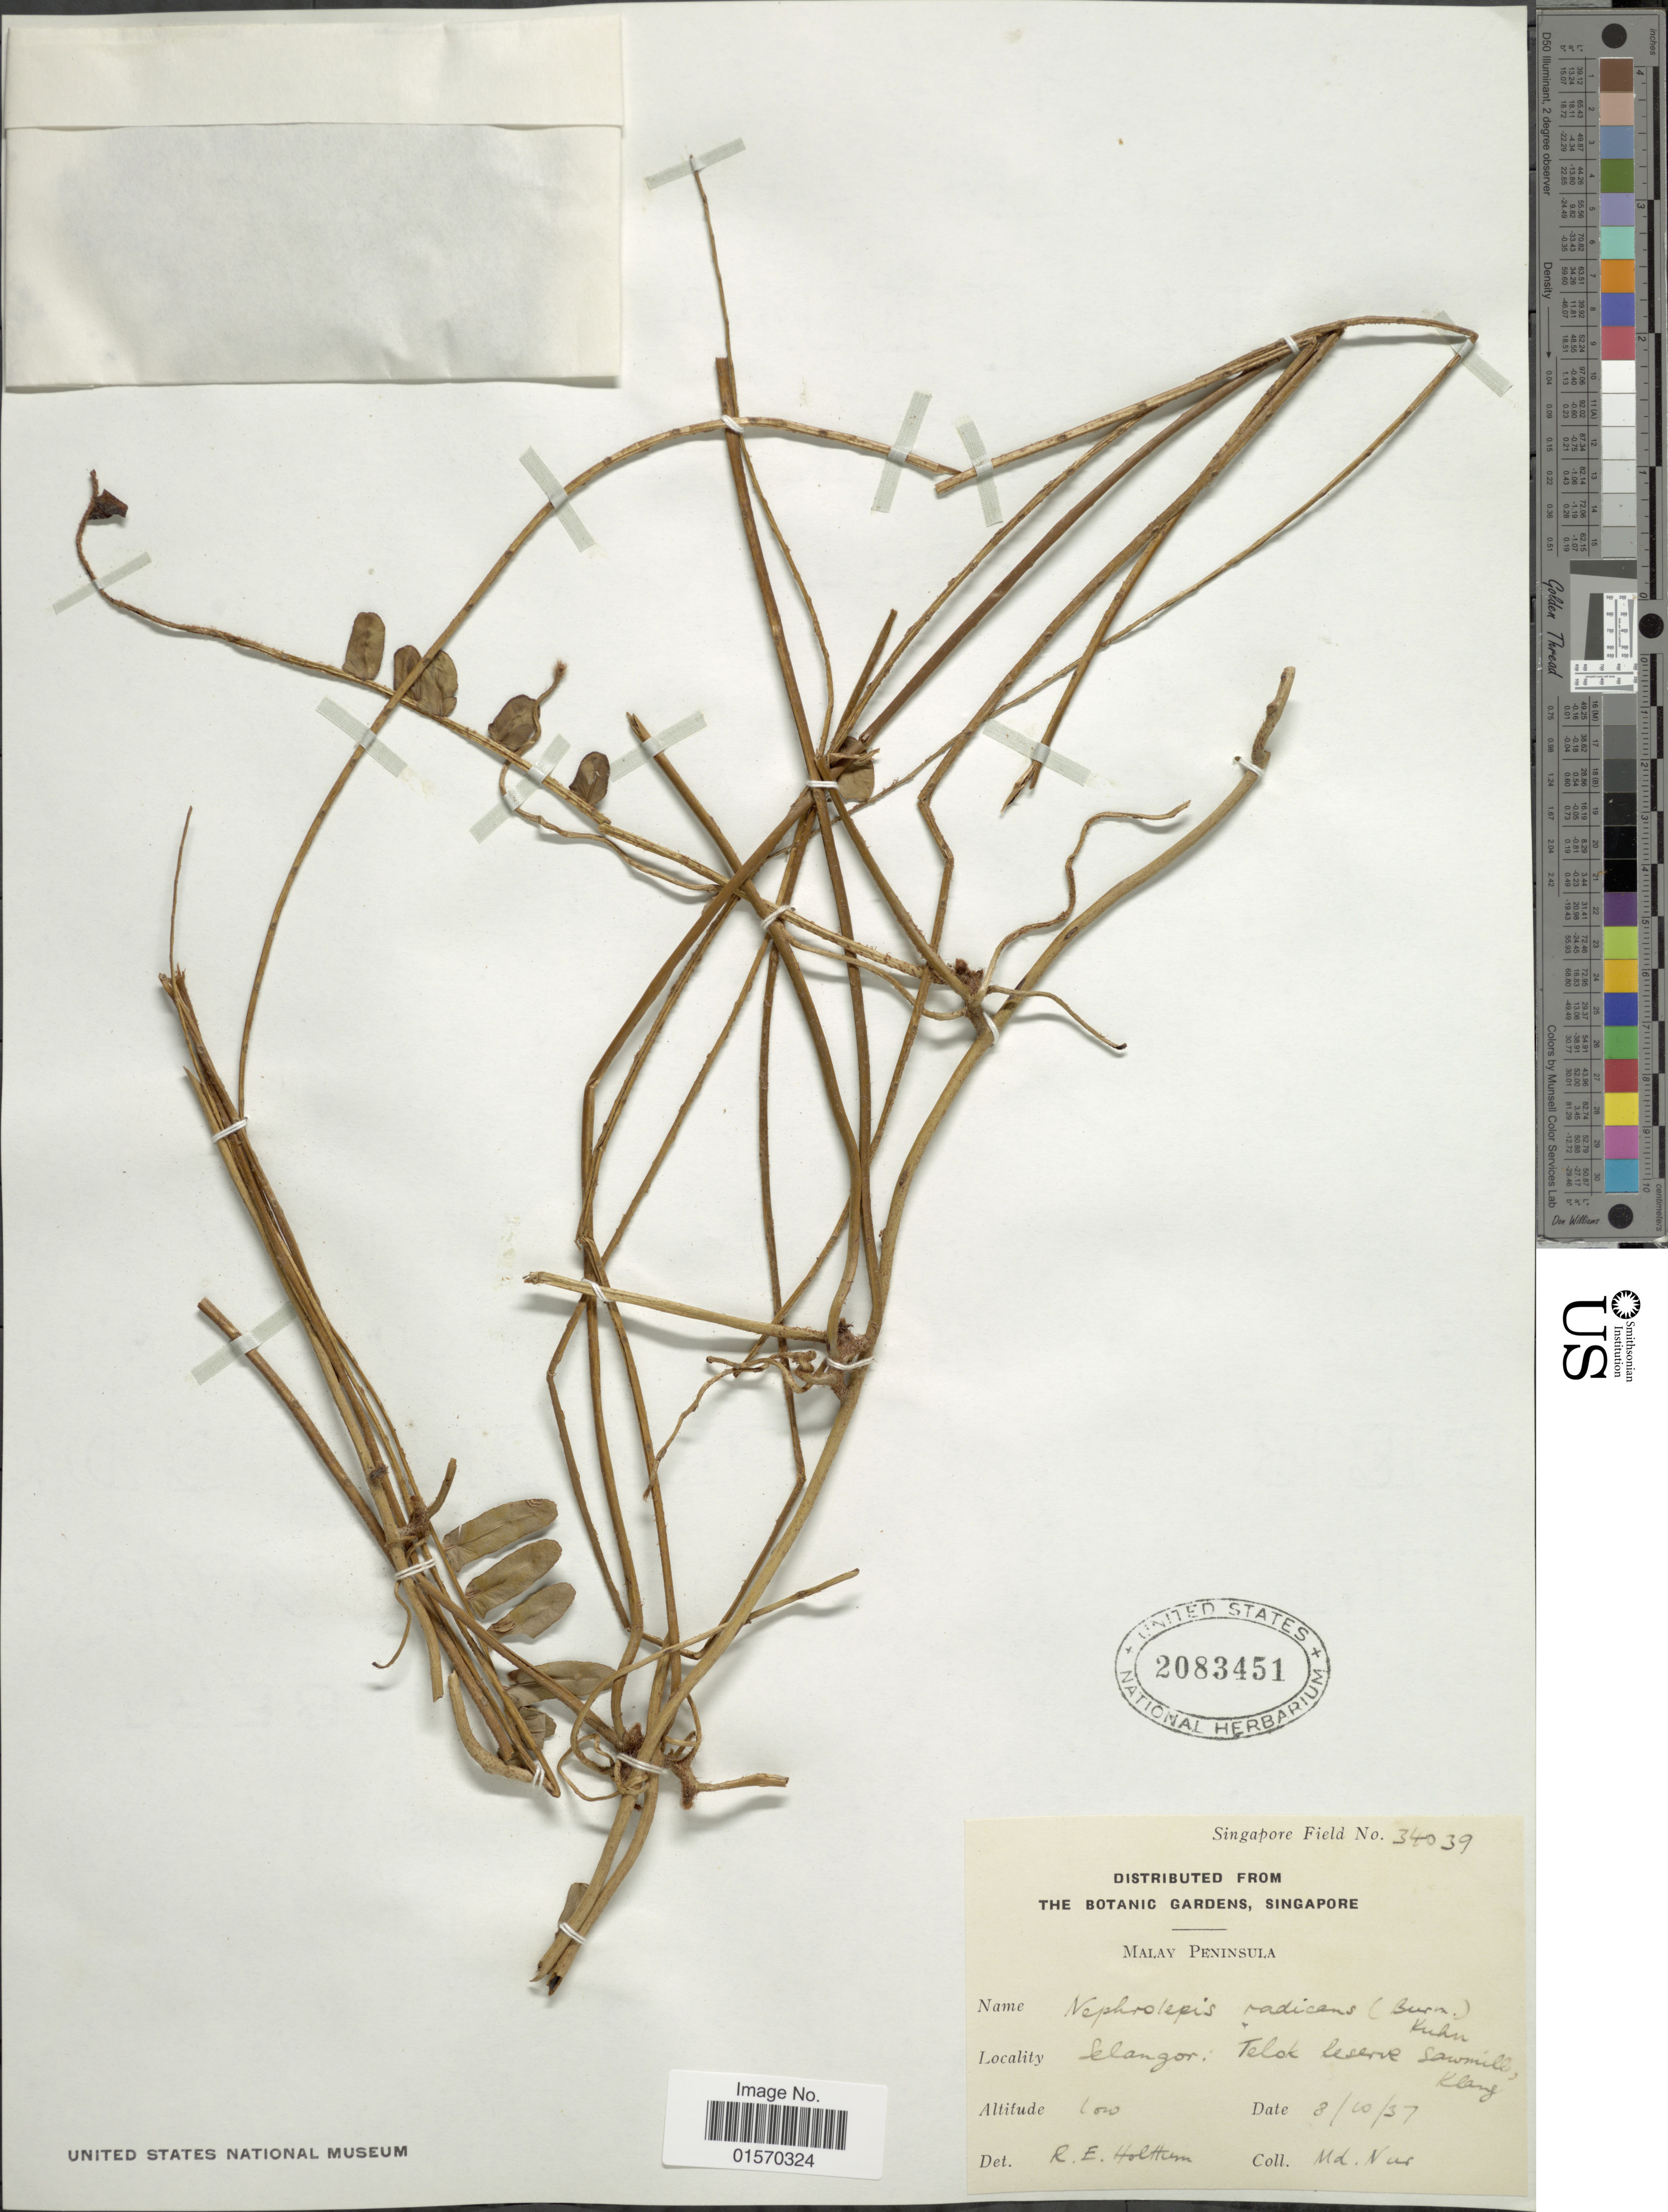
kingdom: Plantae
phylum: Tracheophyta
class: Polypodiopsida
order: Polypodiales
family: Nephrolepidaceae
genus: Nephrolepis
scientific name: Nephrolepis radicans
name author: (Burm.) Kuhn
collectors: -. Nur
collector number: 34039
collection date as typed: Transcribed d/m/y: 8/10/37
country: Malaysia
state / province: Selangor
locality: Malay Peninsula. Telok Reserve Sawmill, Klang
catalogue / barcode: US 2083451